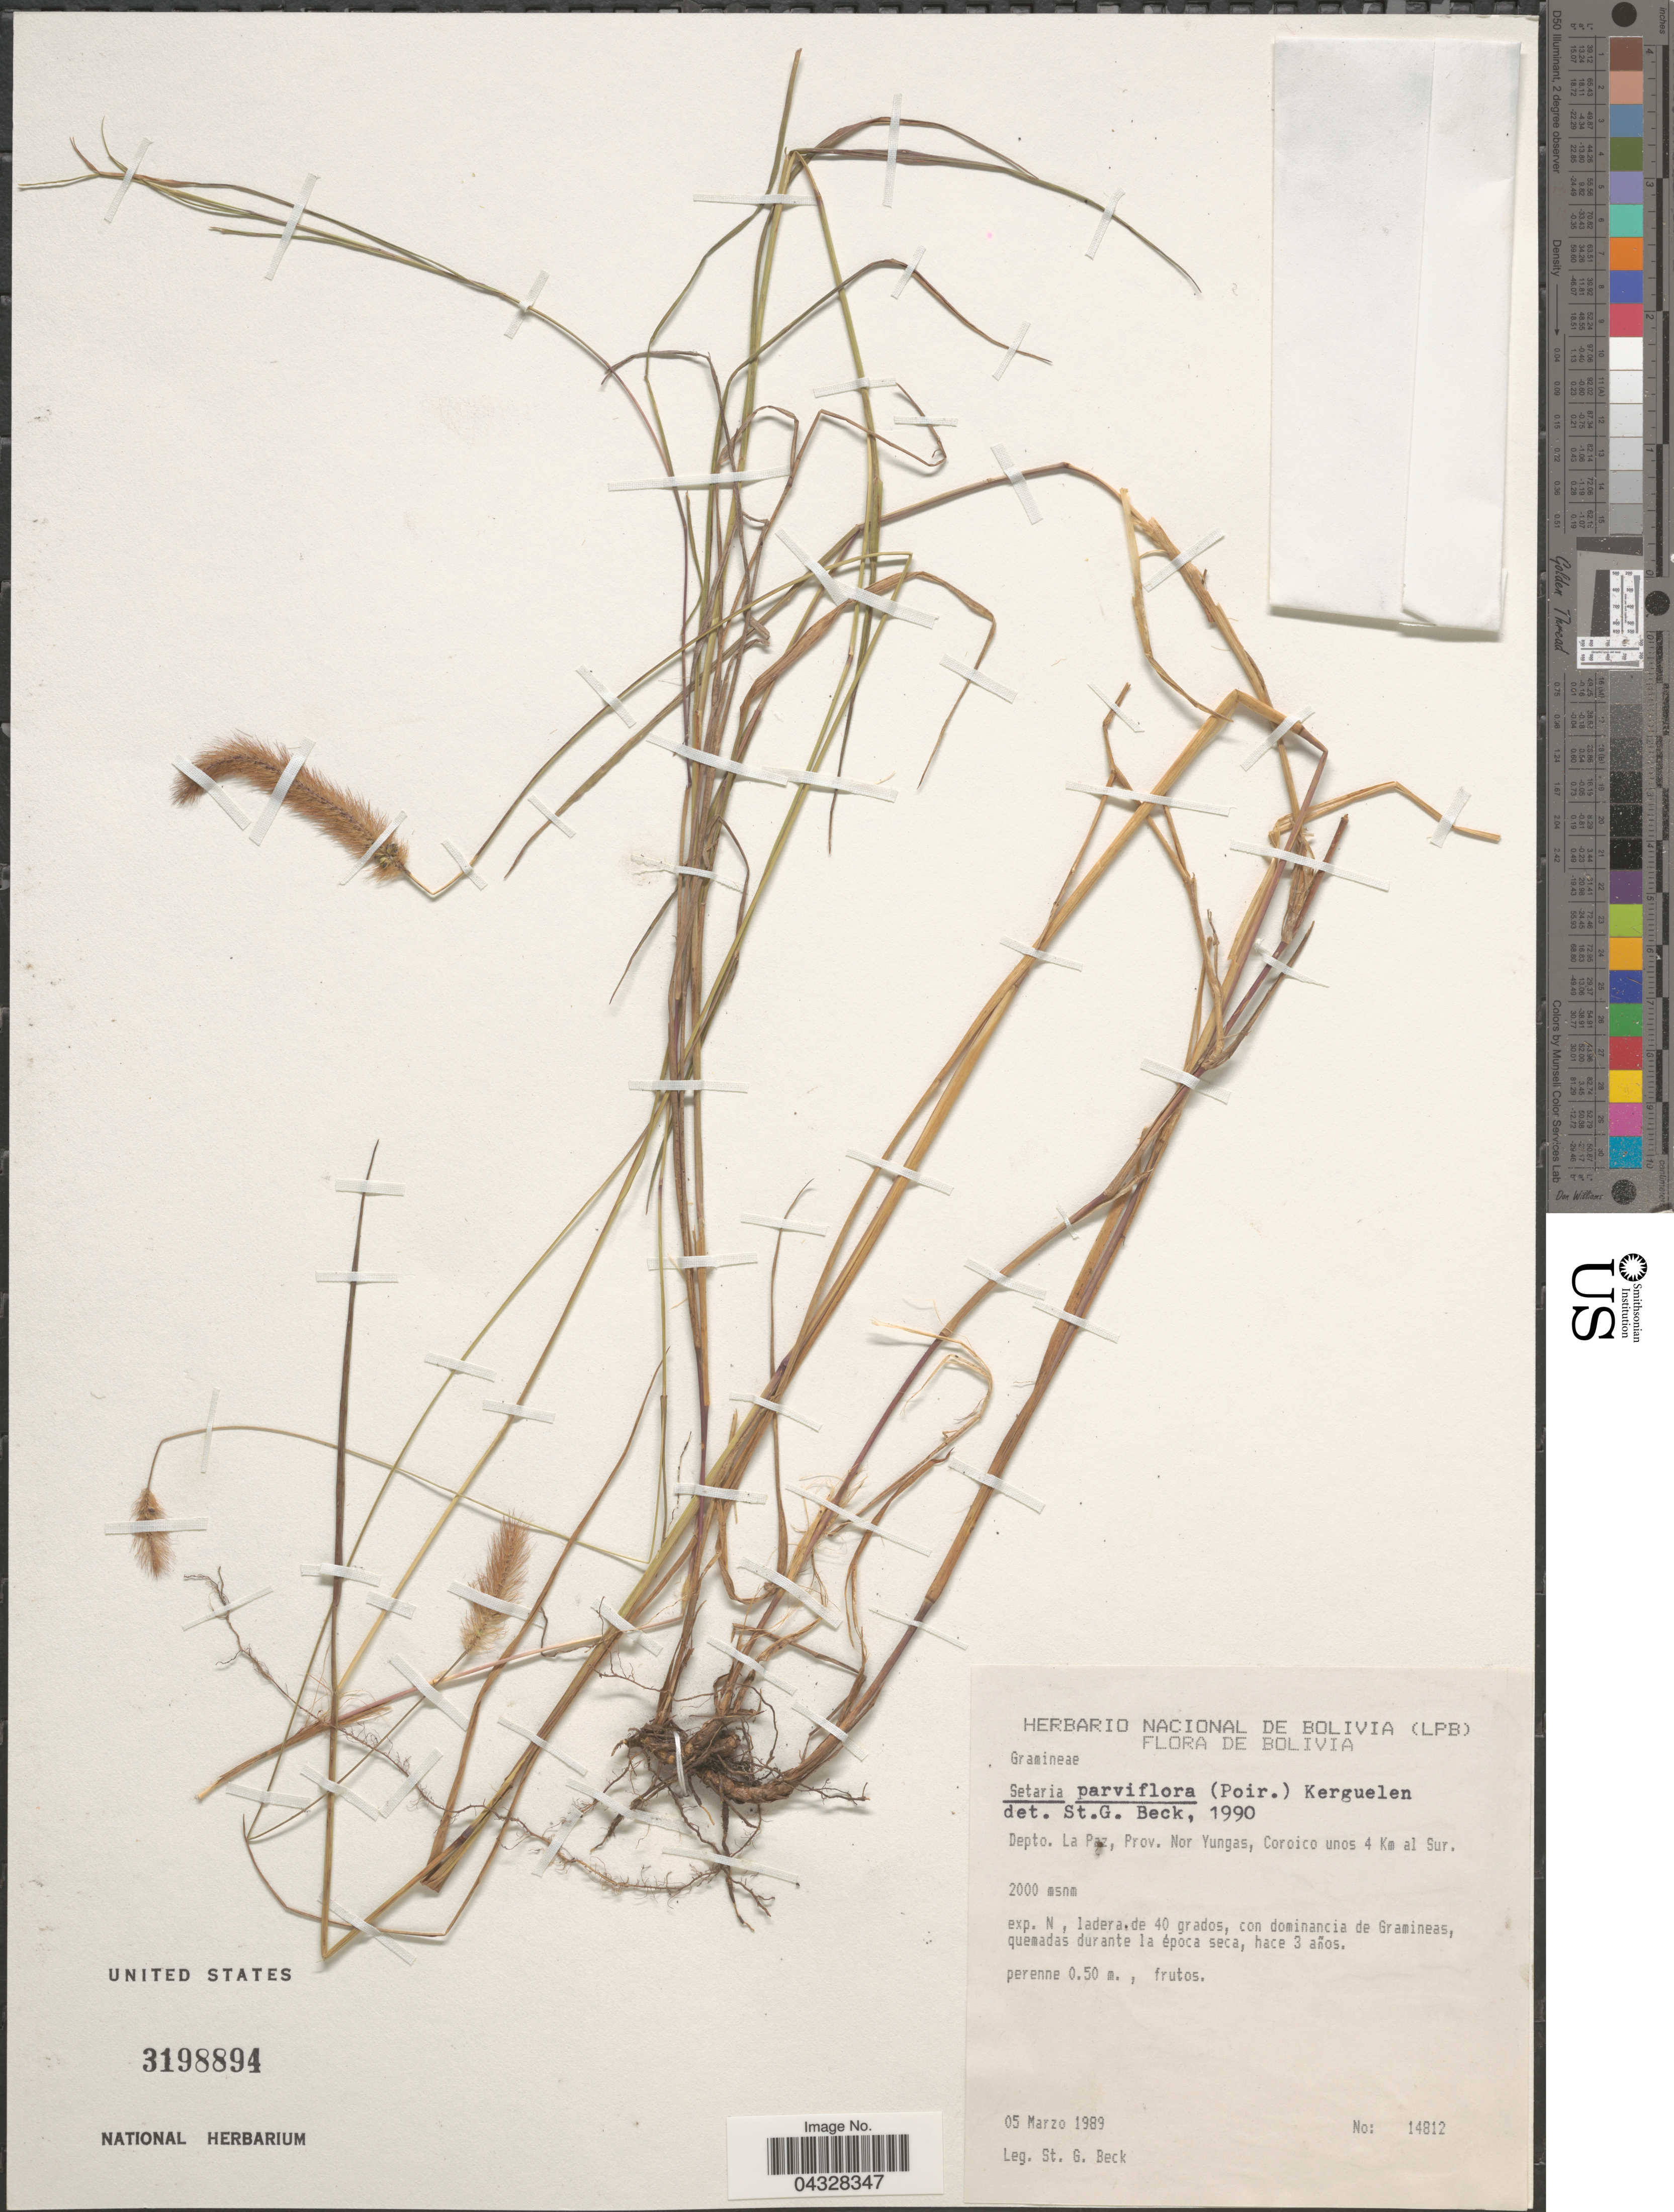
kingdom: Plantae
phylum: Tracheophyta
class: Liliopsida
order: Poales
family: Poaceae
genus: Setaria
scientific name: Setaria parviflora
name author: (Poir.) Kerguélen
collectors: S. G. Beck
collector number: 14812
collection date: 1989-03-05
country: Bolivia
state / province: La Paz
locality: Depto. La Paz, Prov. Nor Yungas, Coroico unos 4 Km al Sur. Exp. N.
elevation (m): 2000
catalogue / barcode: US 3198894